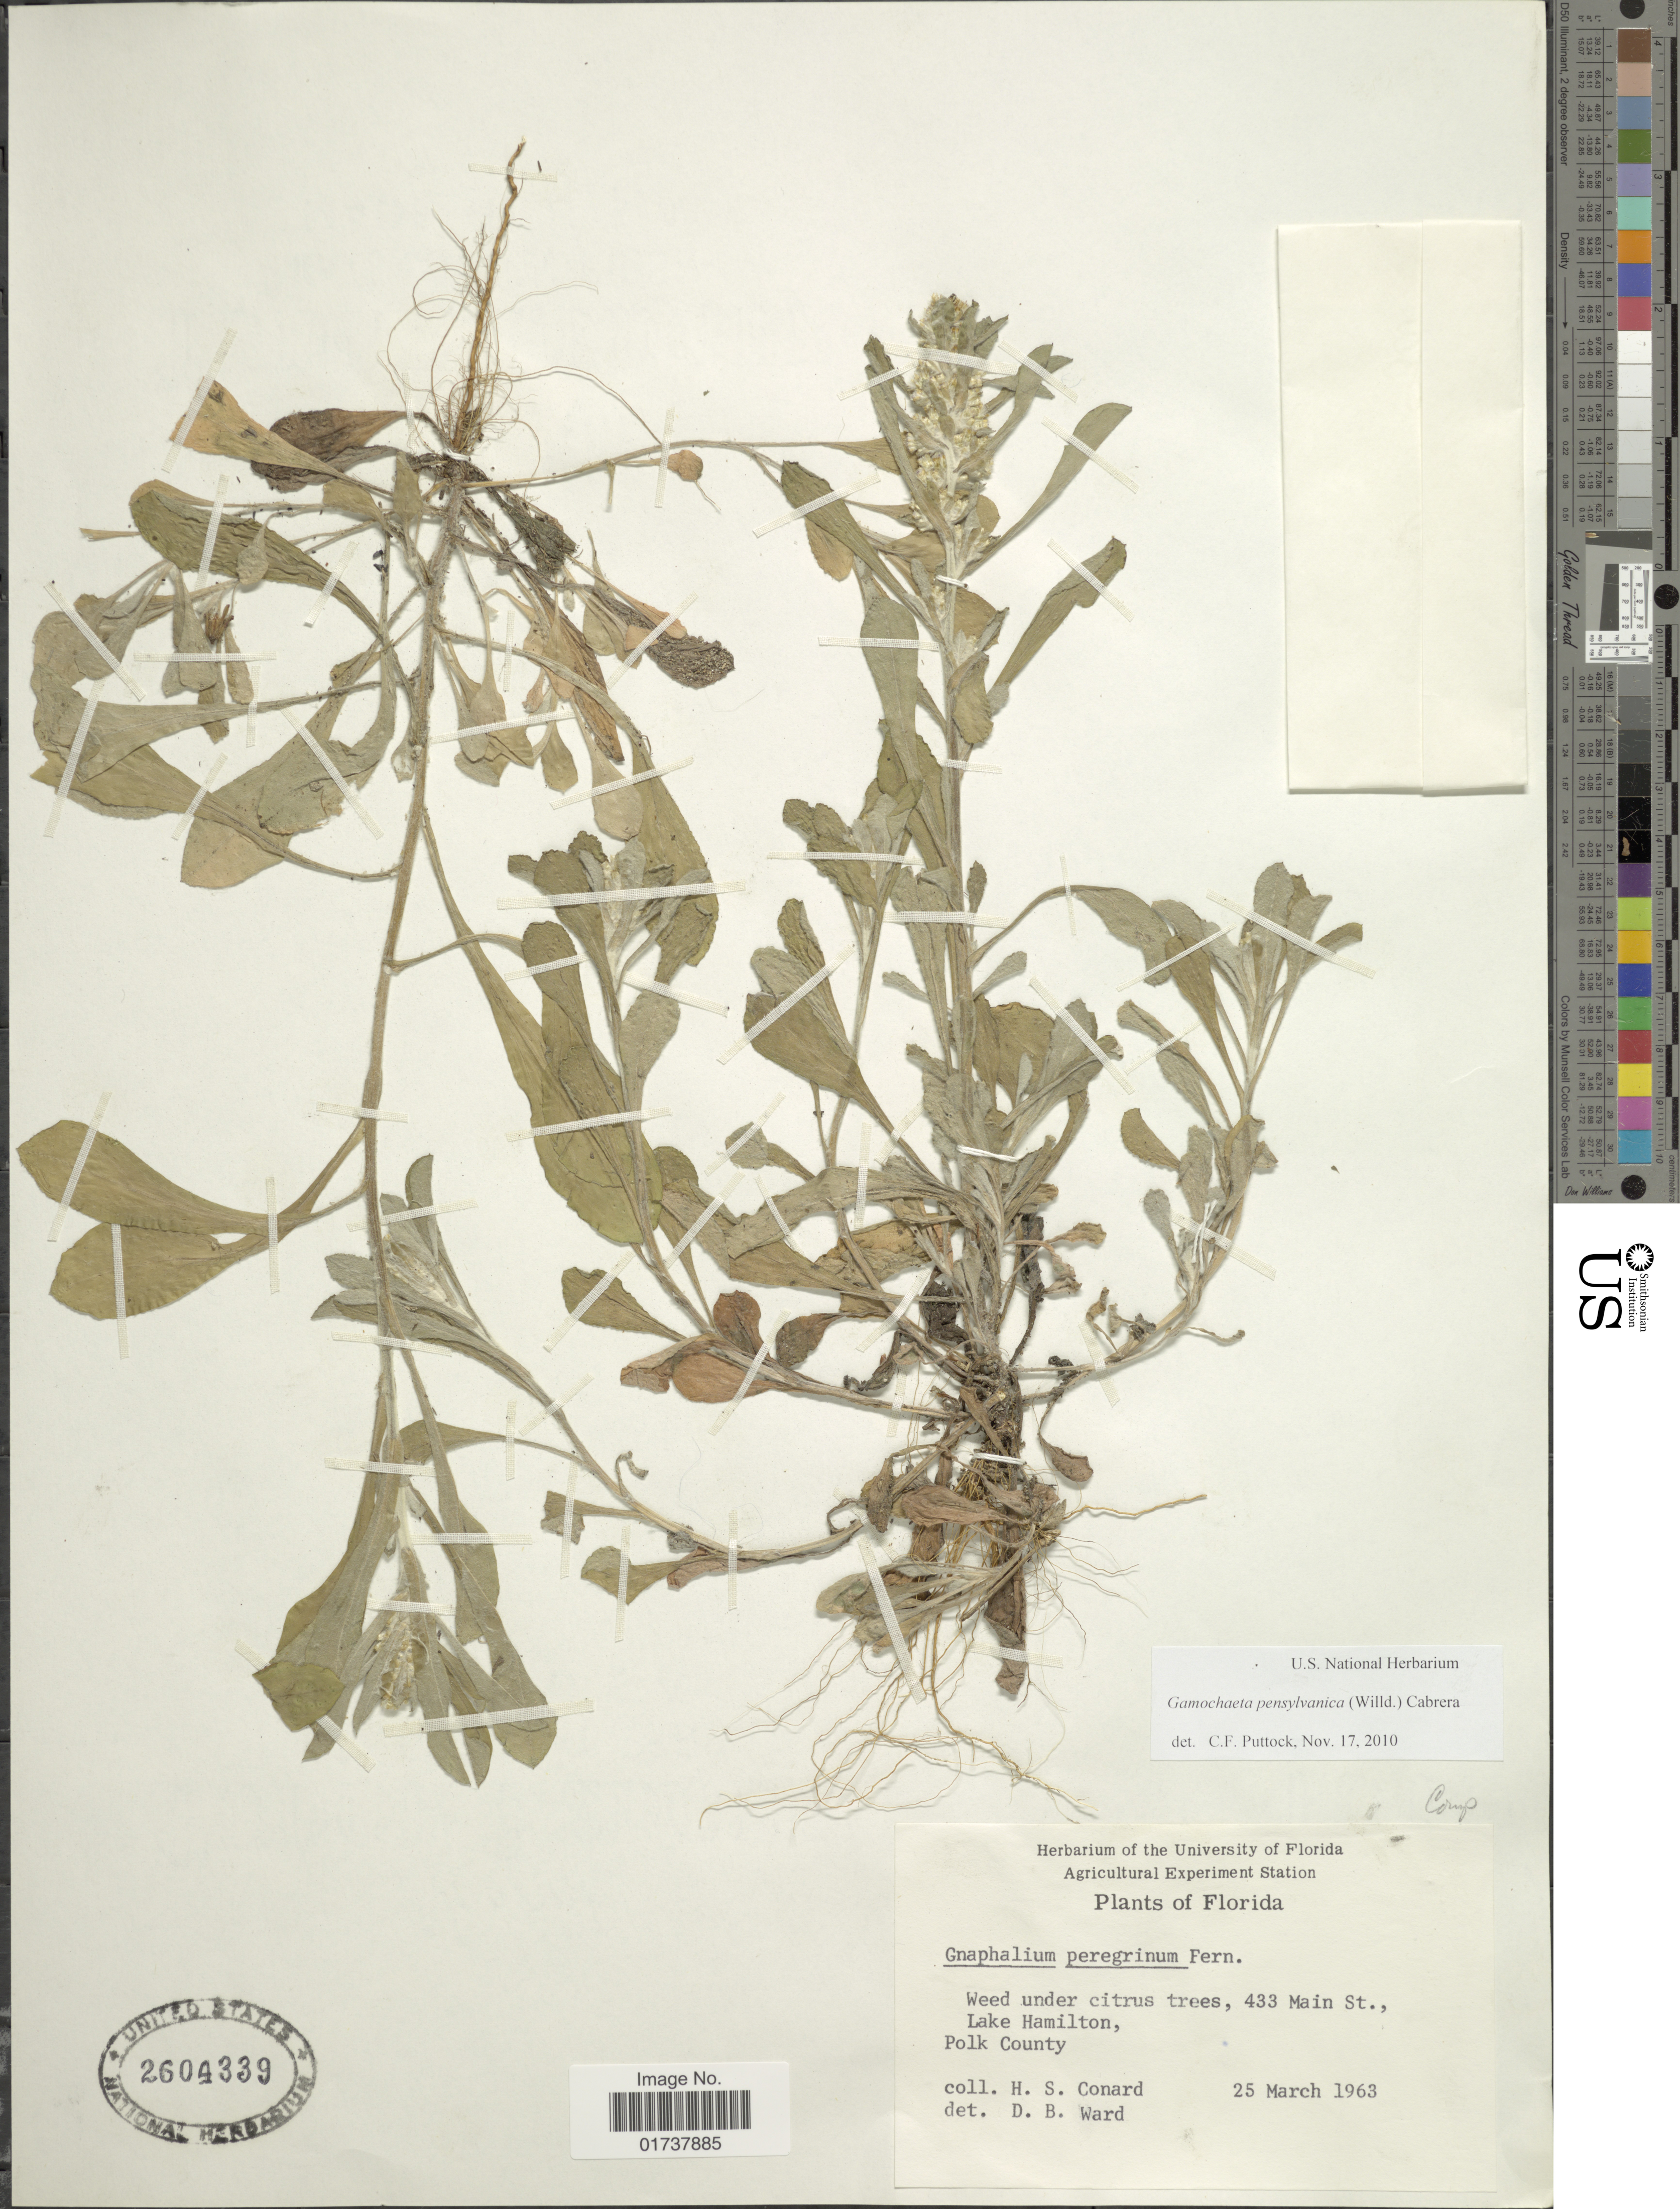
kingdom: Plantae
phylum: Tracheophyta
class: Magnoliopsida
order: Asterales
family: Asteraceae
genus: Gamochaeta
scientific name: Gamochaeta pensylvanica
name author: (Willd.) Cabrera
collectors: H. S. Conard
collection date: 1963-03-25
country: United States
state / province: Florida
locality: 433 Main St., Lake Hamilton, Polk County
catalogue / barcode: US 2604339